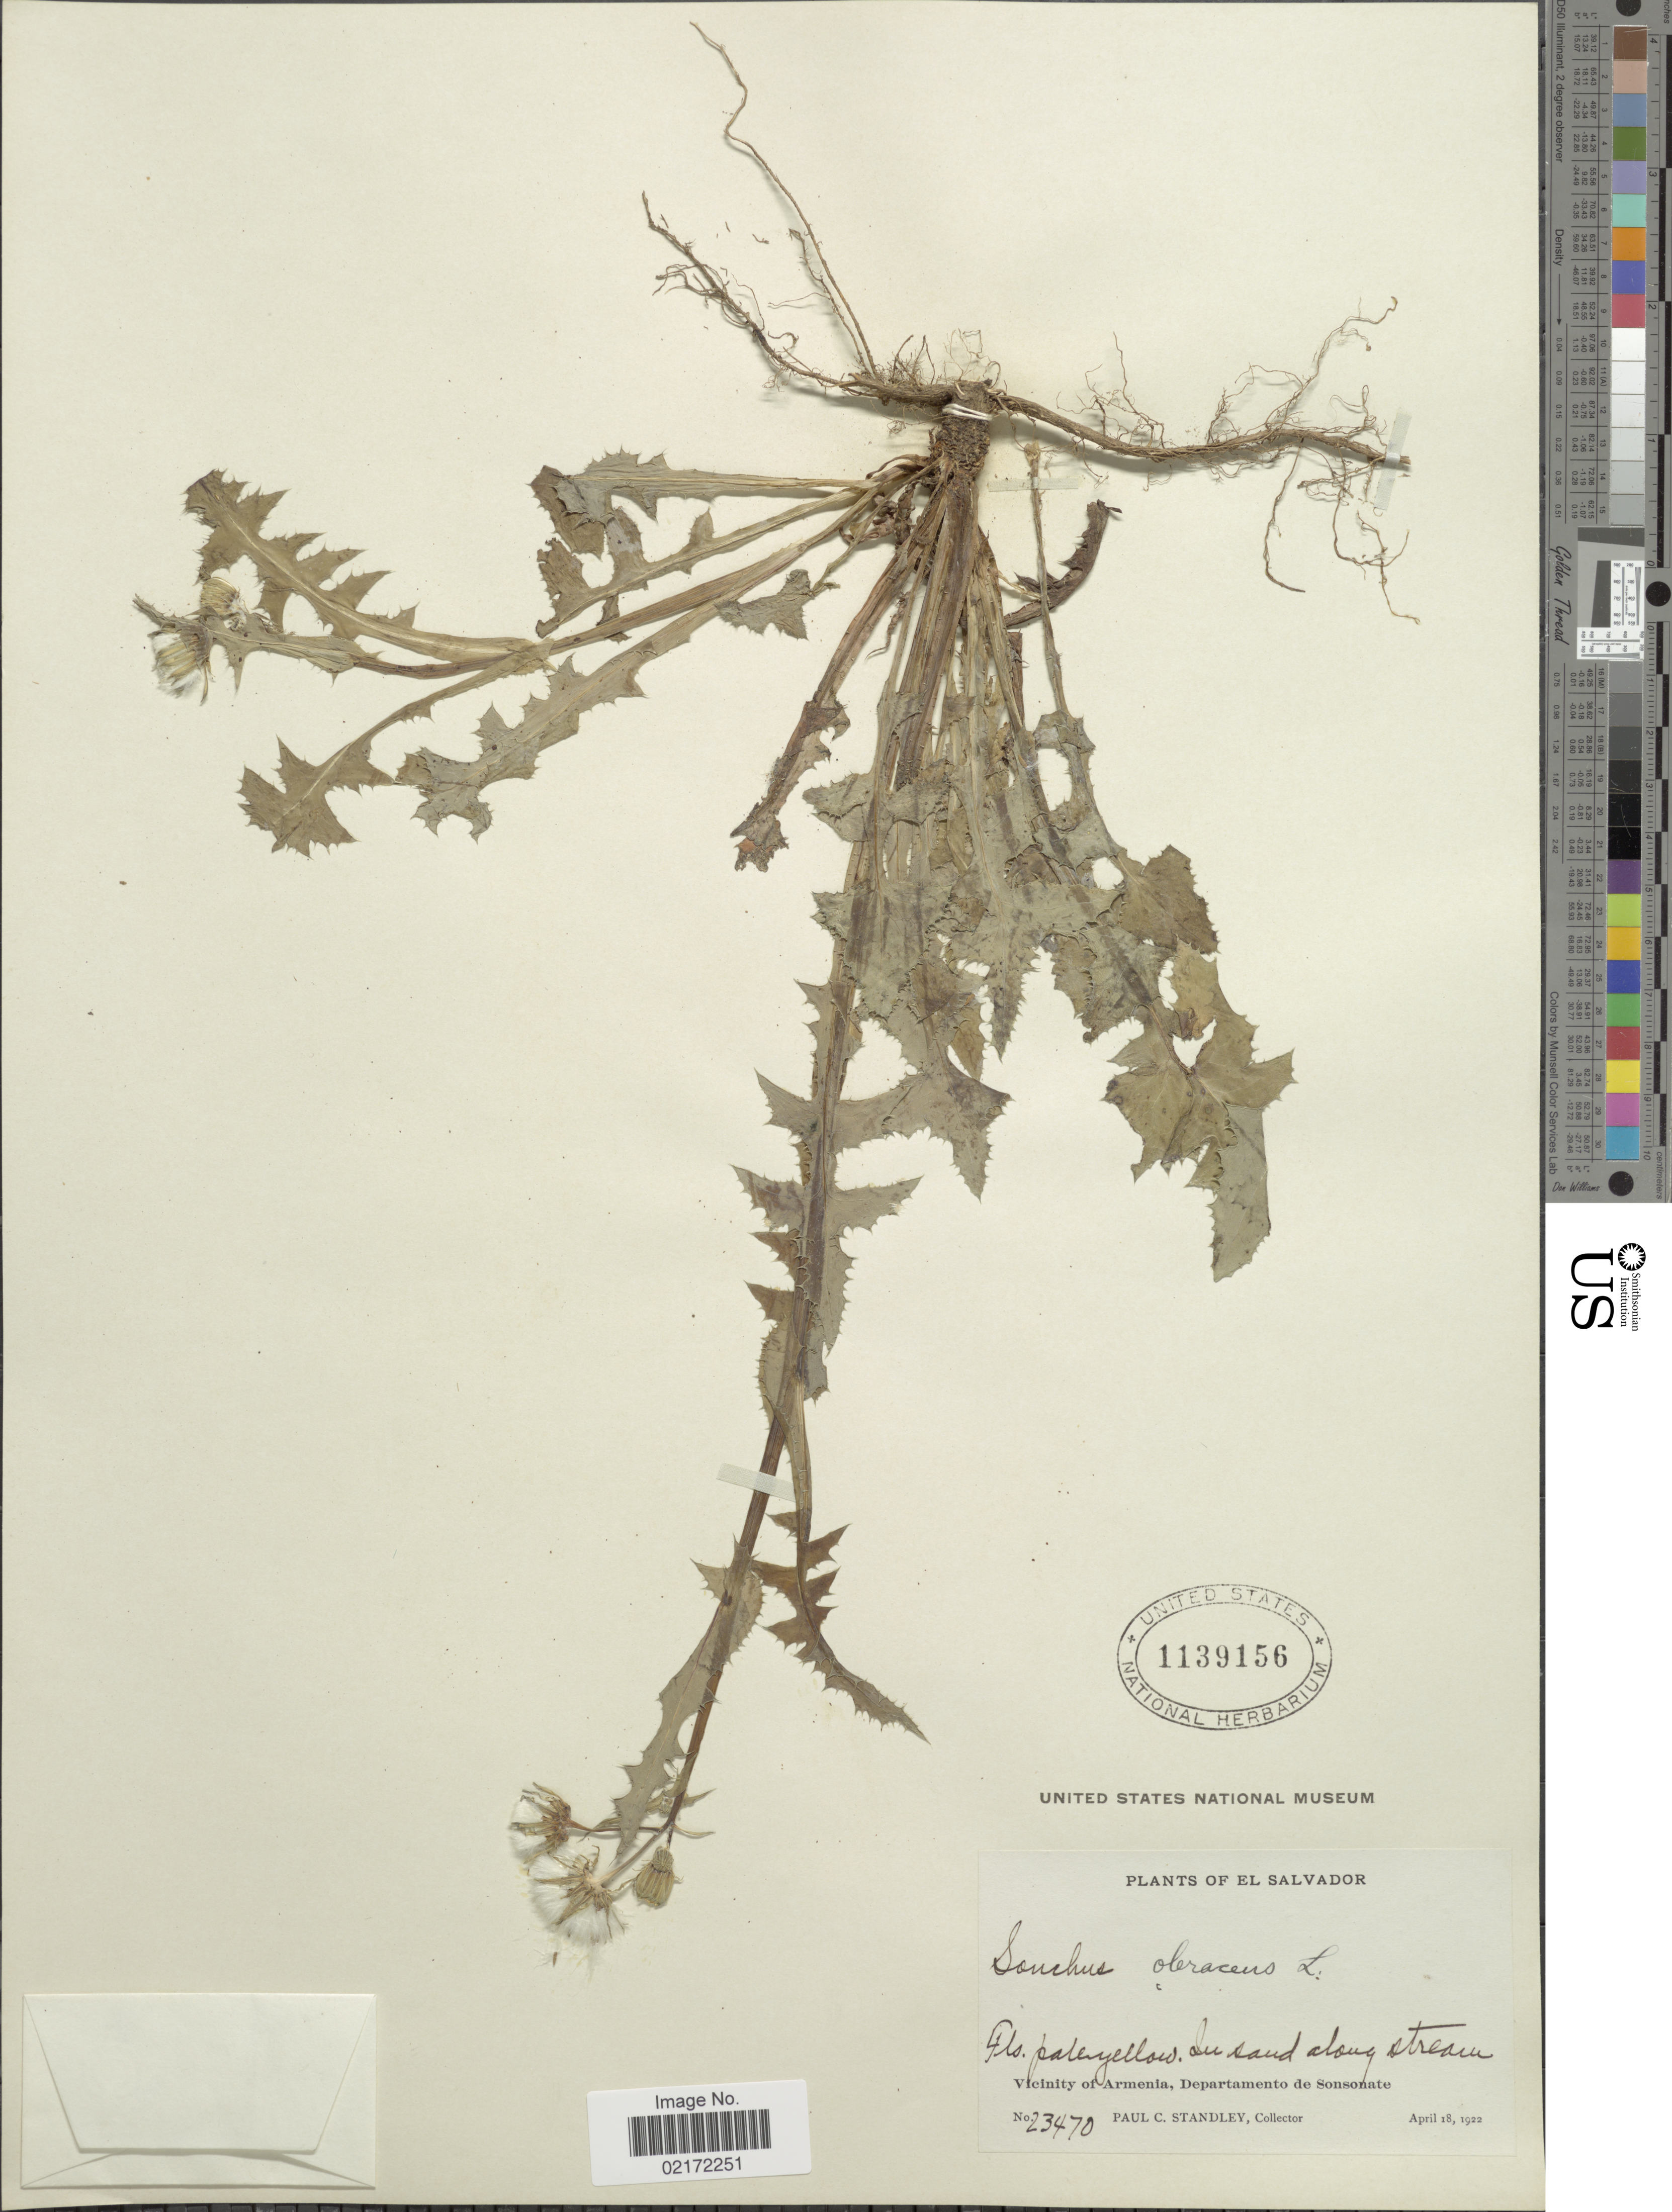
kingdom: Plantae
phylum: Tracheophyta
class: Magnoliopsida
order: Asterales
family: Asteraceae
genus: Sonchus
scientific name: Sonchus oleraceus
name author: L.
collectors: P. C. Standley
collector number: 23470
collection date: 1922-04-18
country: El Salvador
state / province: Sonsonate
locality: Vicinity of Armenia, Departamento de Sonsonate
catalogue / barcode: US 1139156